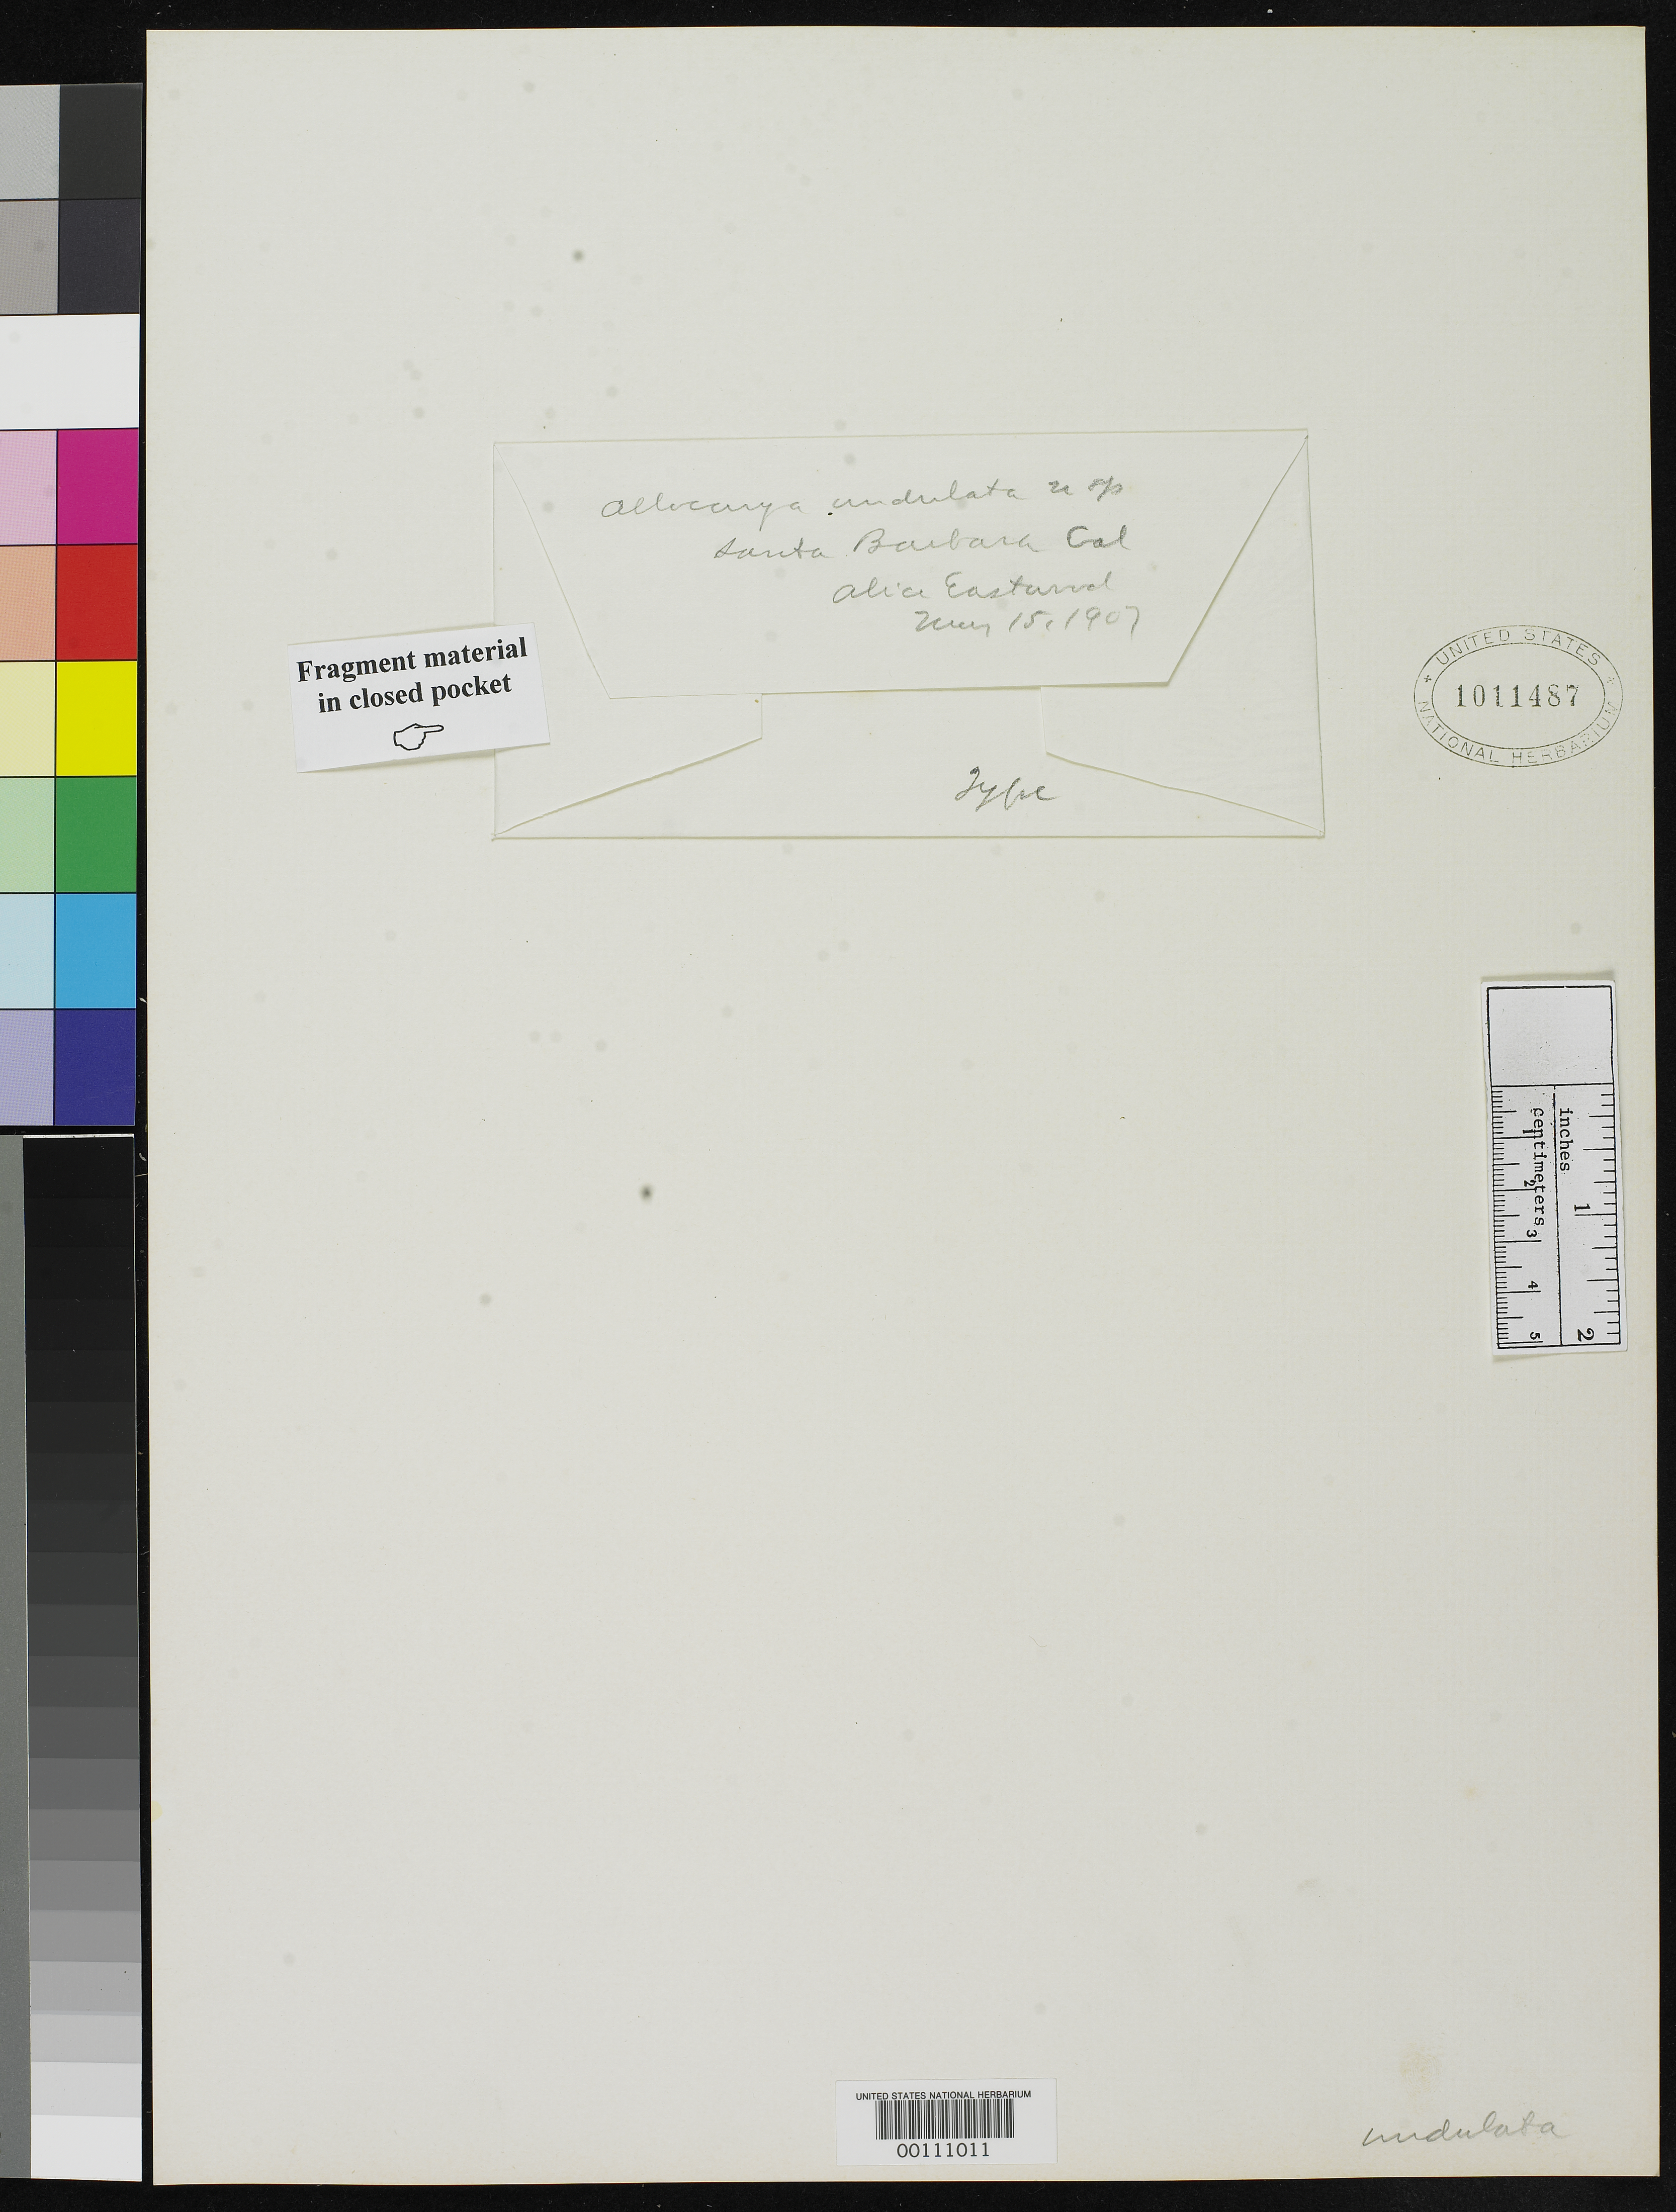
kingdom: Plantae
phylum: Tracheophyta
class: Magnoliopsida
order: Boraginales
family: Boraginaceae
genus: Allocarya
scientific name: Allocarya undulata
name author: Piper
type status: Isotype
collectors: A. Eastwood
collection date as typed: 12 May 1907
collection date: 1907-05-12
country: United States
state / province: California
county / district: Santa Barbara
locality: Santa Barbara.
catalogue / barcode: US 1011487